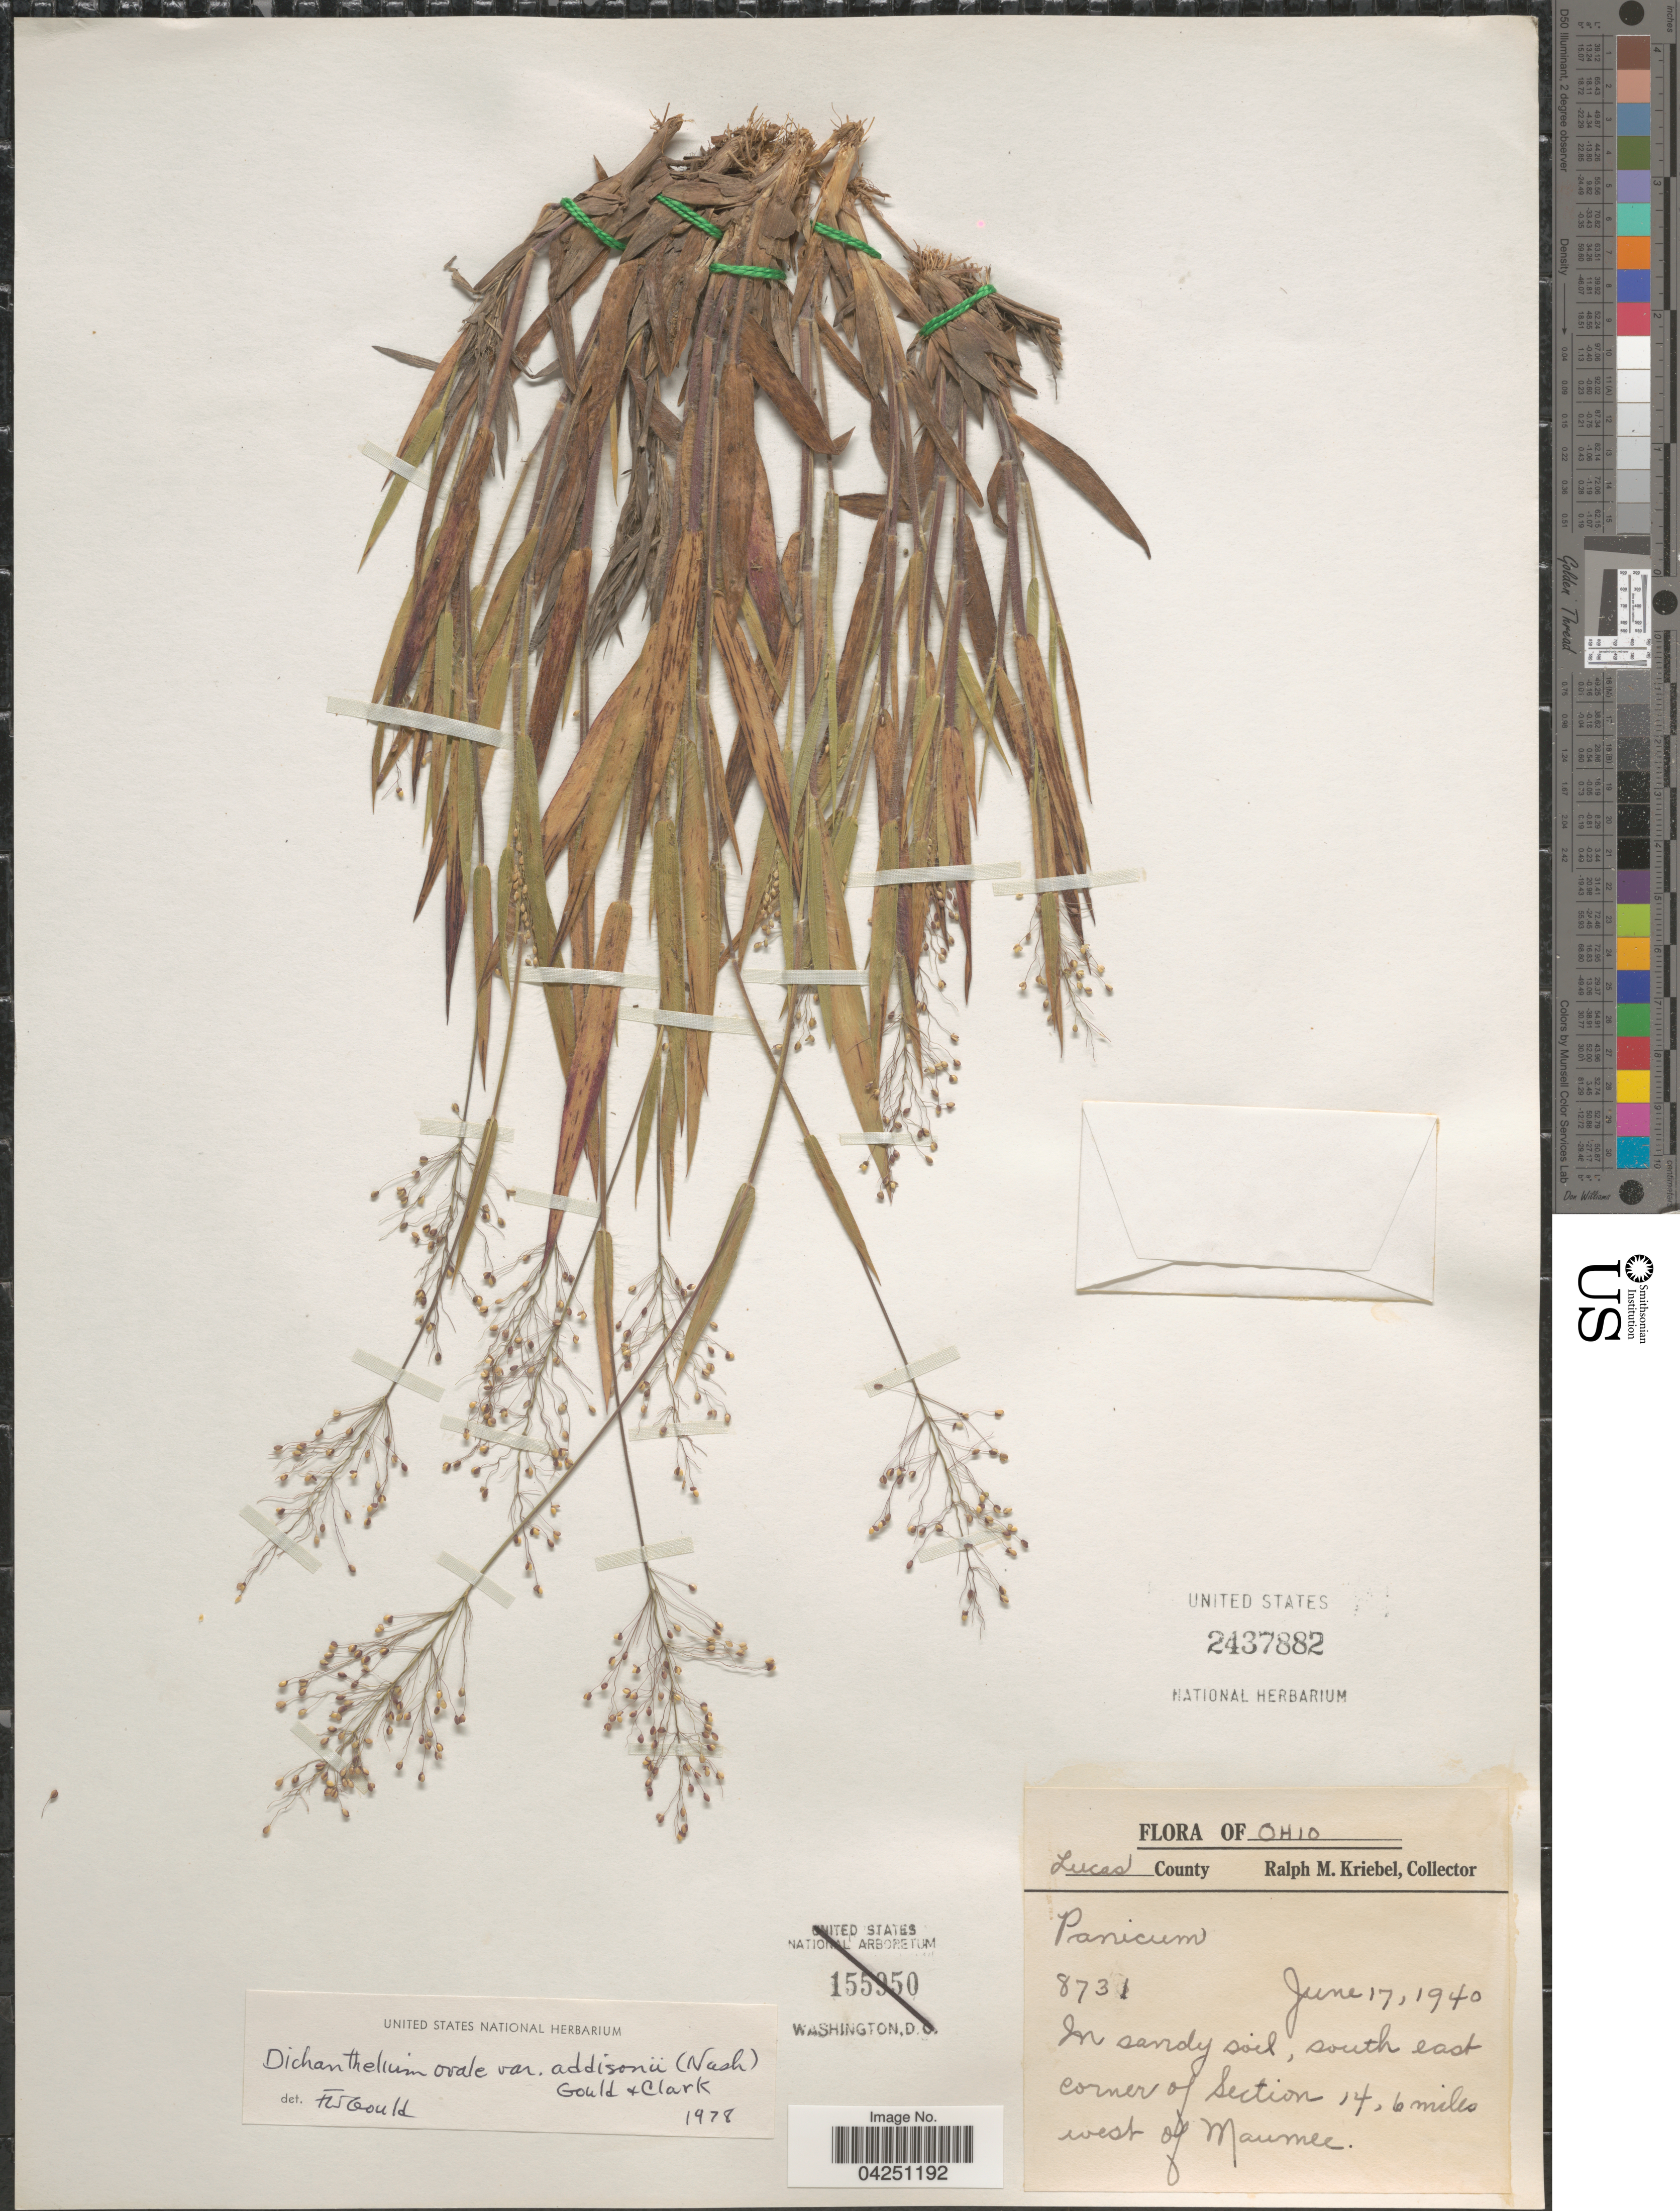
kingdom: Plantae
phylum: Tracheophyta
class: Liliopsida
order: Poales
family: Poaceae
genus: Dichanthelium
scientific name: Dichanthelium acuminatum var. acuminatum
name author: (Sw.) Gould & C.A. Clark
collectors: R. M. Kriebel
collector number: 8731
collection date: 1940-06-17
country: United States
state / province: Ohio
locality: Lucas County. In sandy soil, south east corner of Section 14, 6 miles west of Maumec.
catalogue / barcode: US 2437882